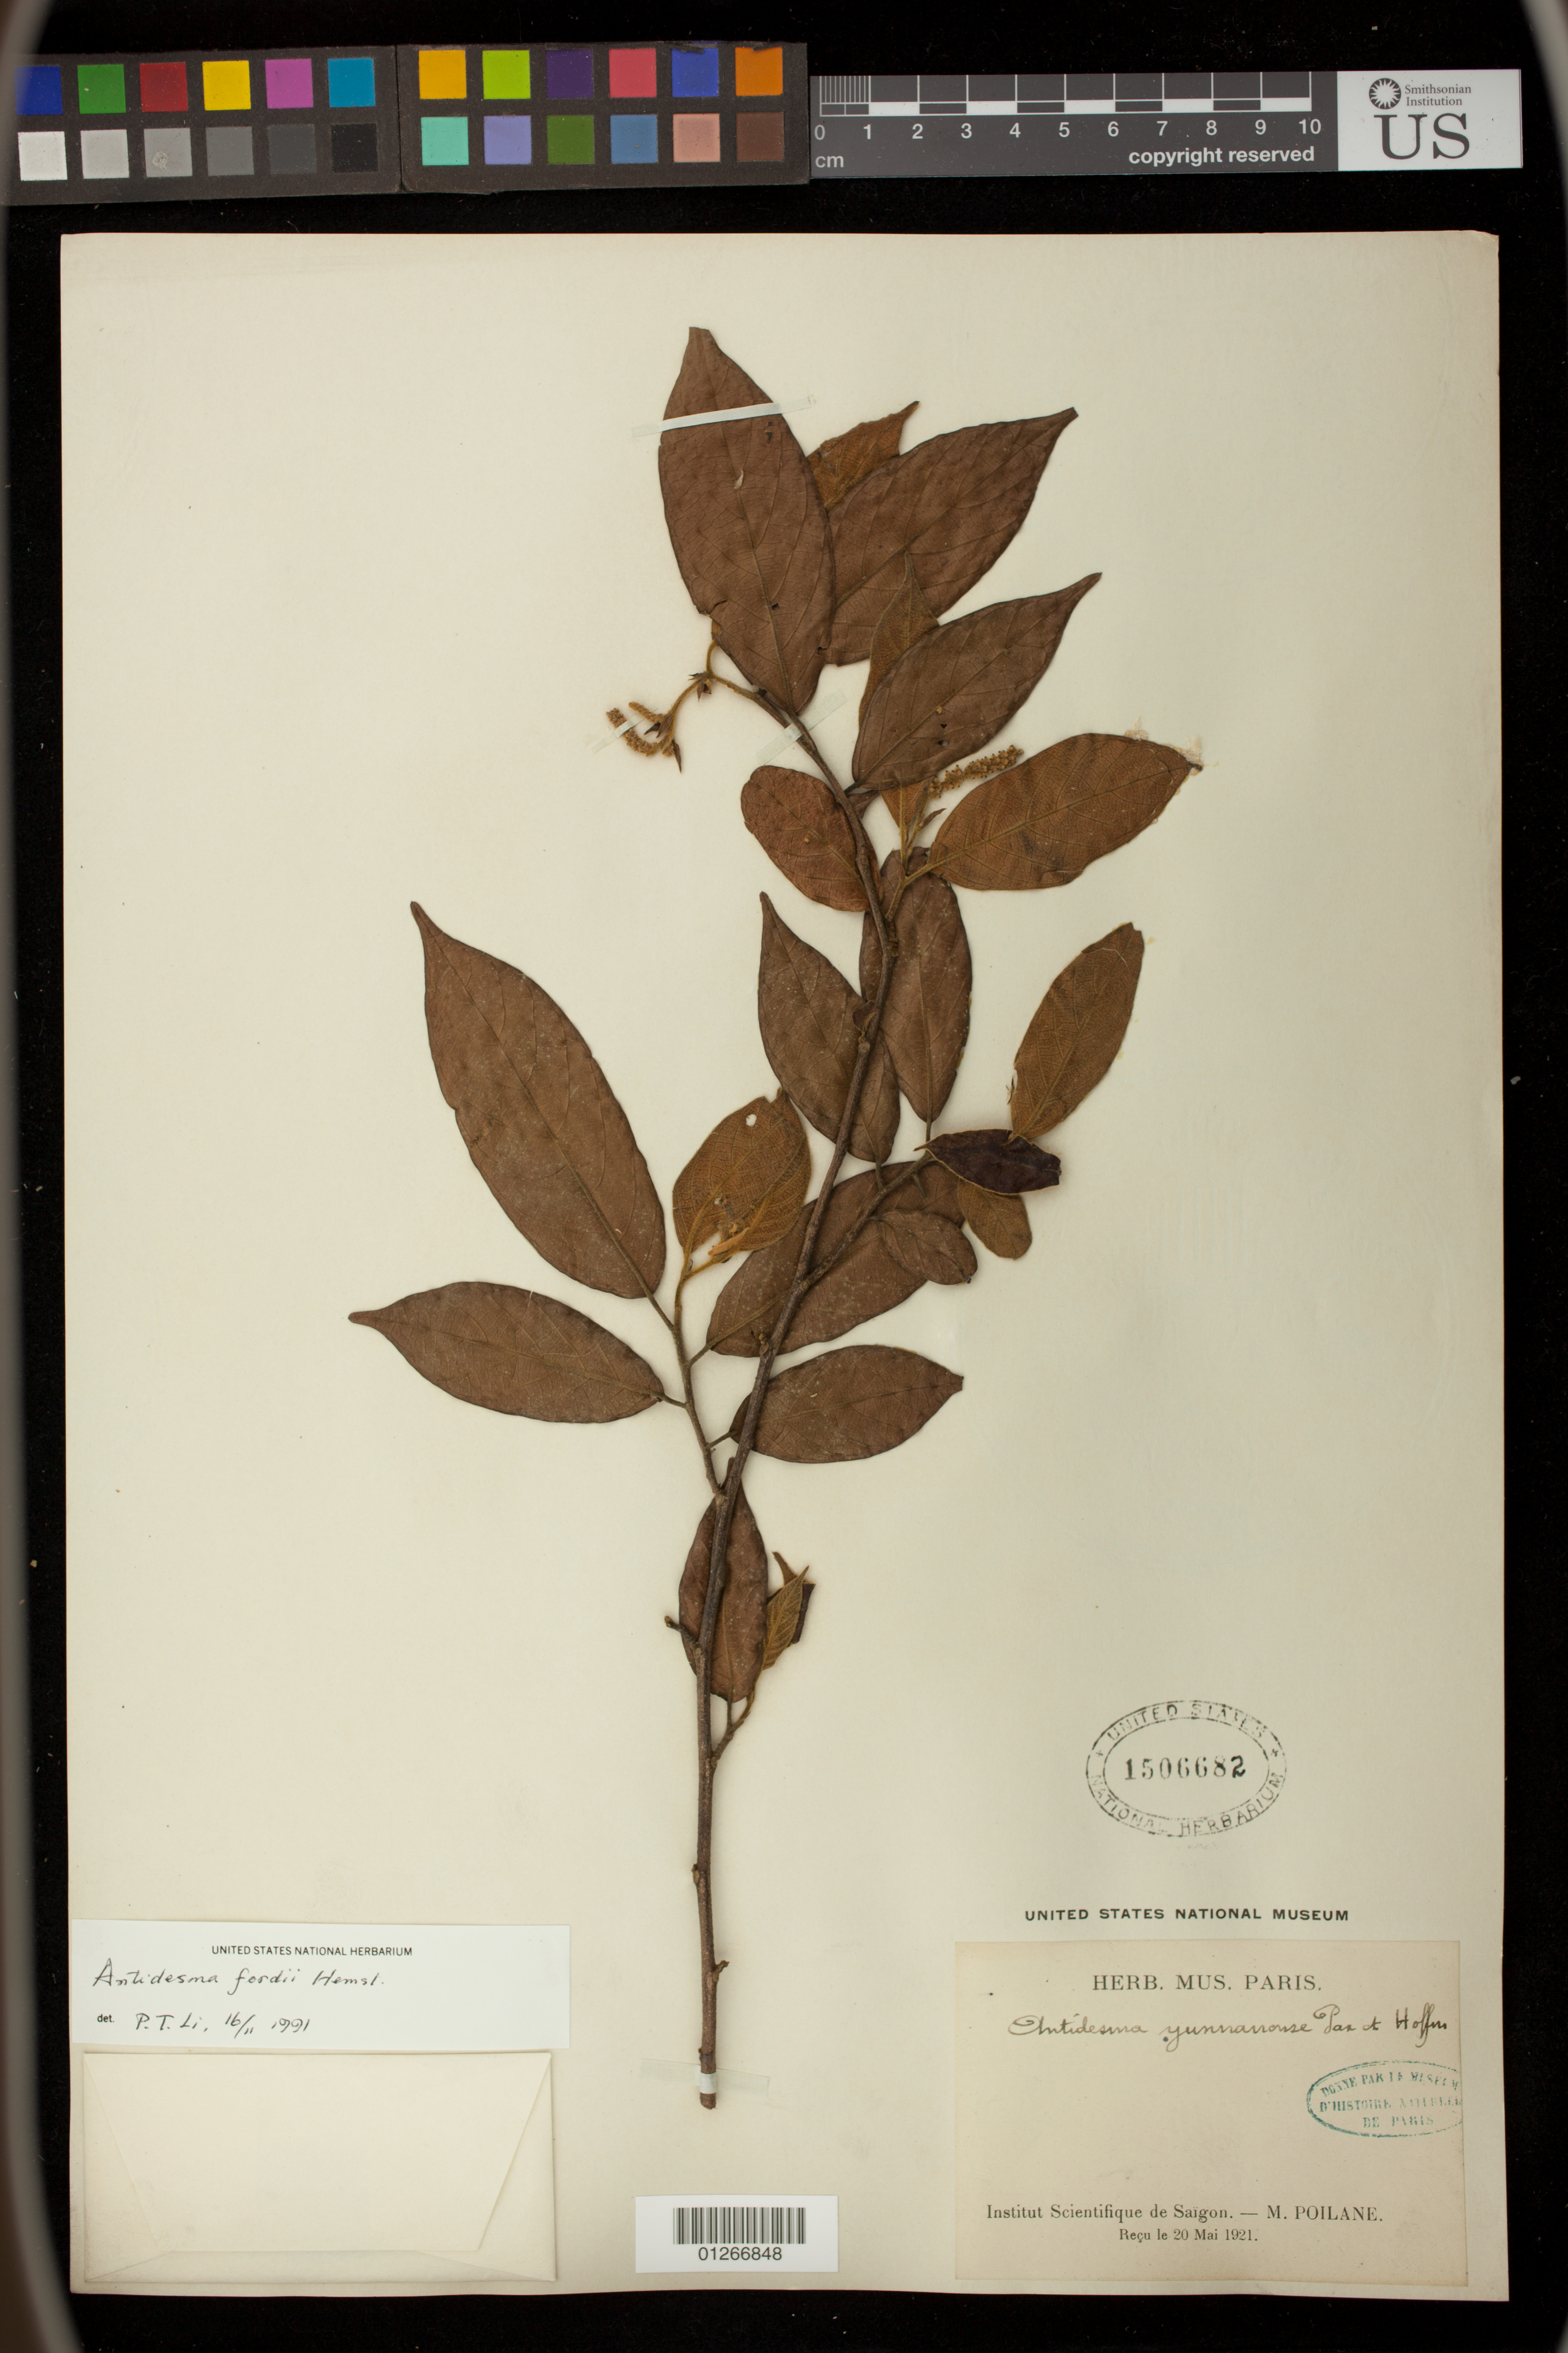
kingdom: Plantae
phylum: Tracheophyta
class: Magnoliopsida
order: Malpighiales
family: Phyllanthaceae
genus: Antidesma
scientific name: Antidesma fordii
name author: Hemsl.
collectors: M. Poilane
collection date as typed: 20 May 1921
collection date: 1921-05-20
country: Vietnam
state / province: Annam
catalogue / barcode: US 1506682